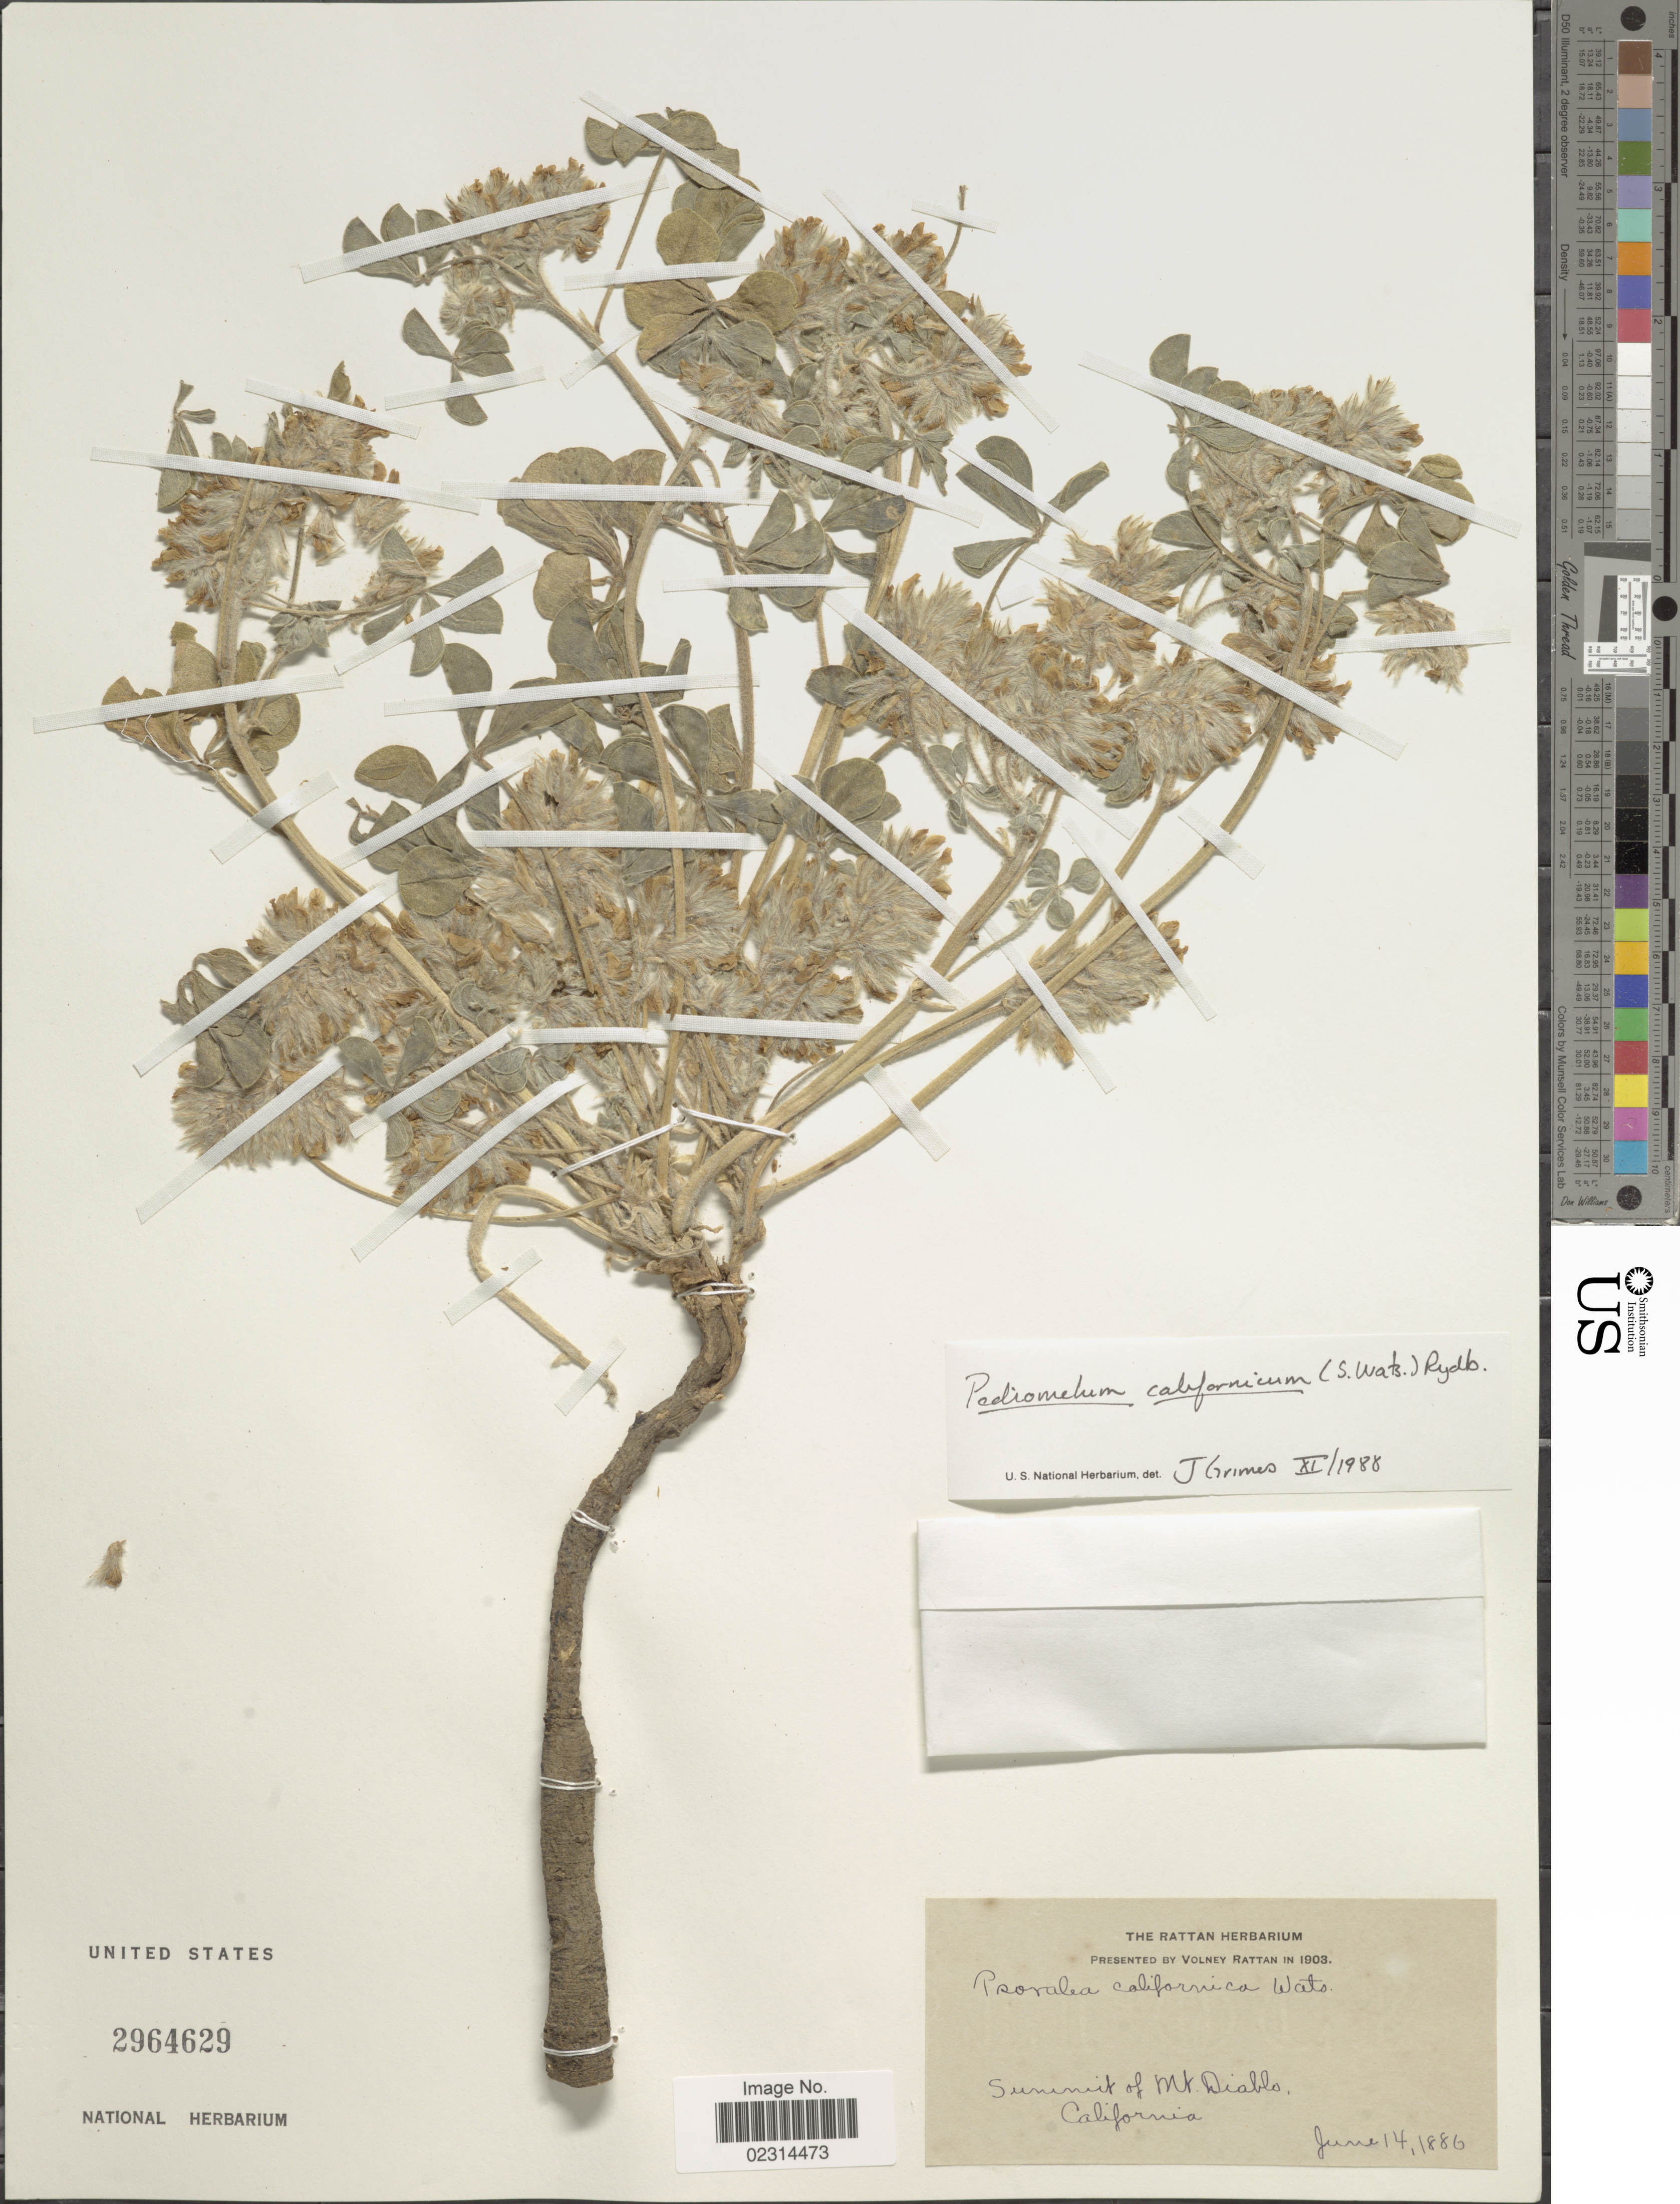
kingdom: Plantae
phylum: Tracheophyta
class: Magnoliopsida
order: Fabales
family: Fabaceae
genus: Pediomelum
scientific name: Pediomelum californicum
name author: (S. Watson) Rydb.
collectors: V. Rattan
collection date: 1886-06-14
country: United States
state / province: California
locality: Summit of Mt Diablo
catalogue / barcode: US 2964629